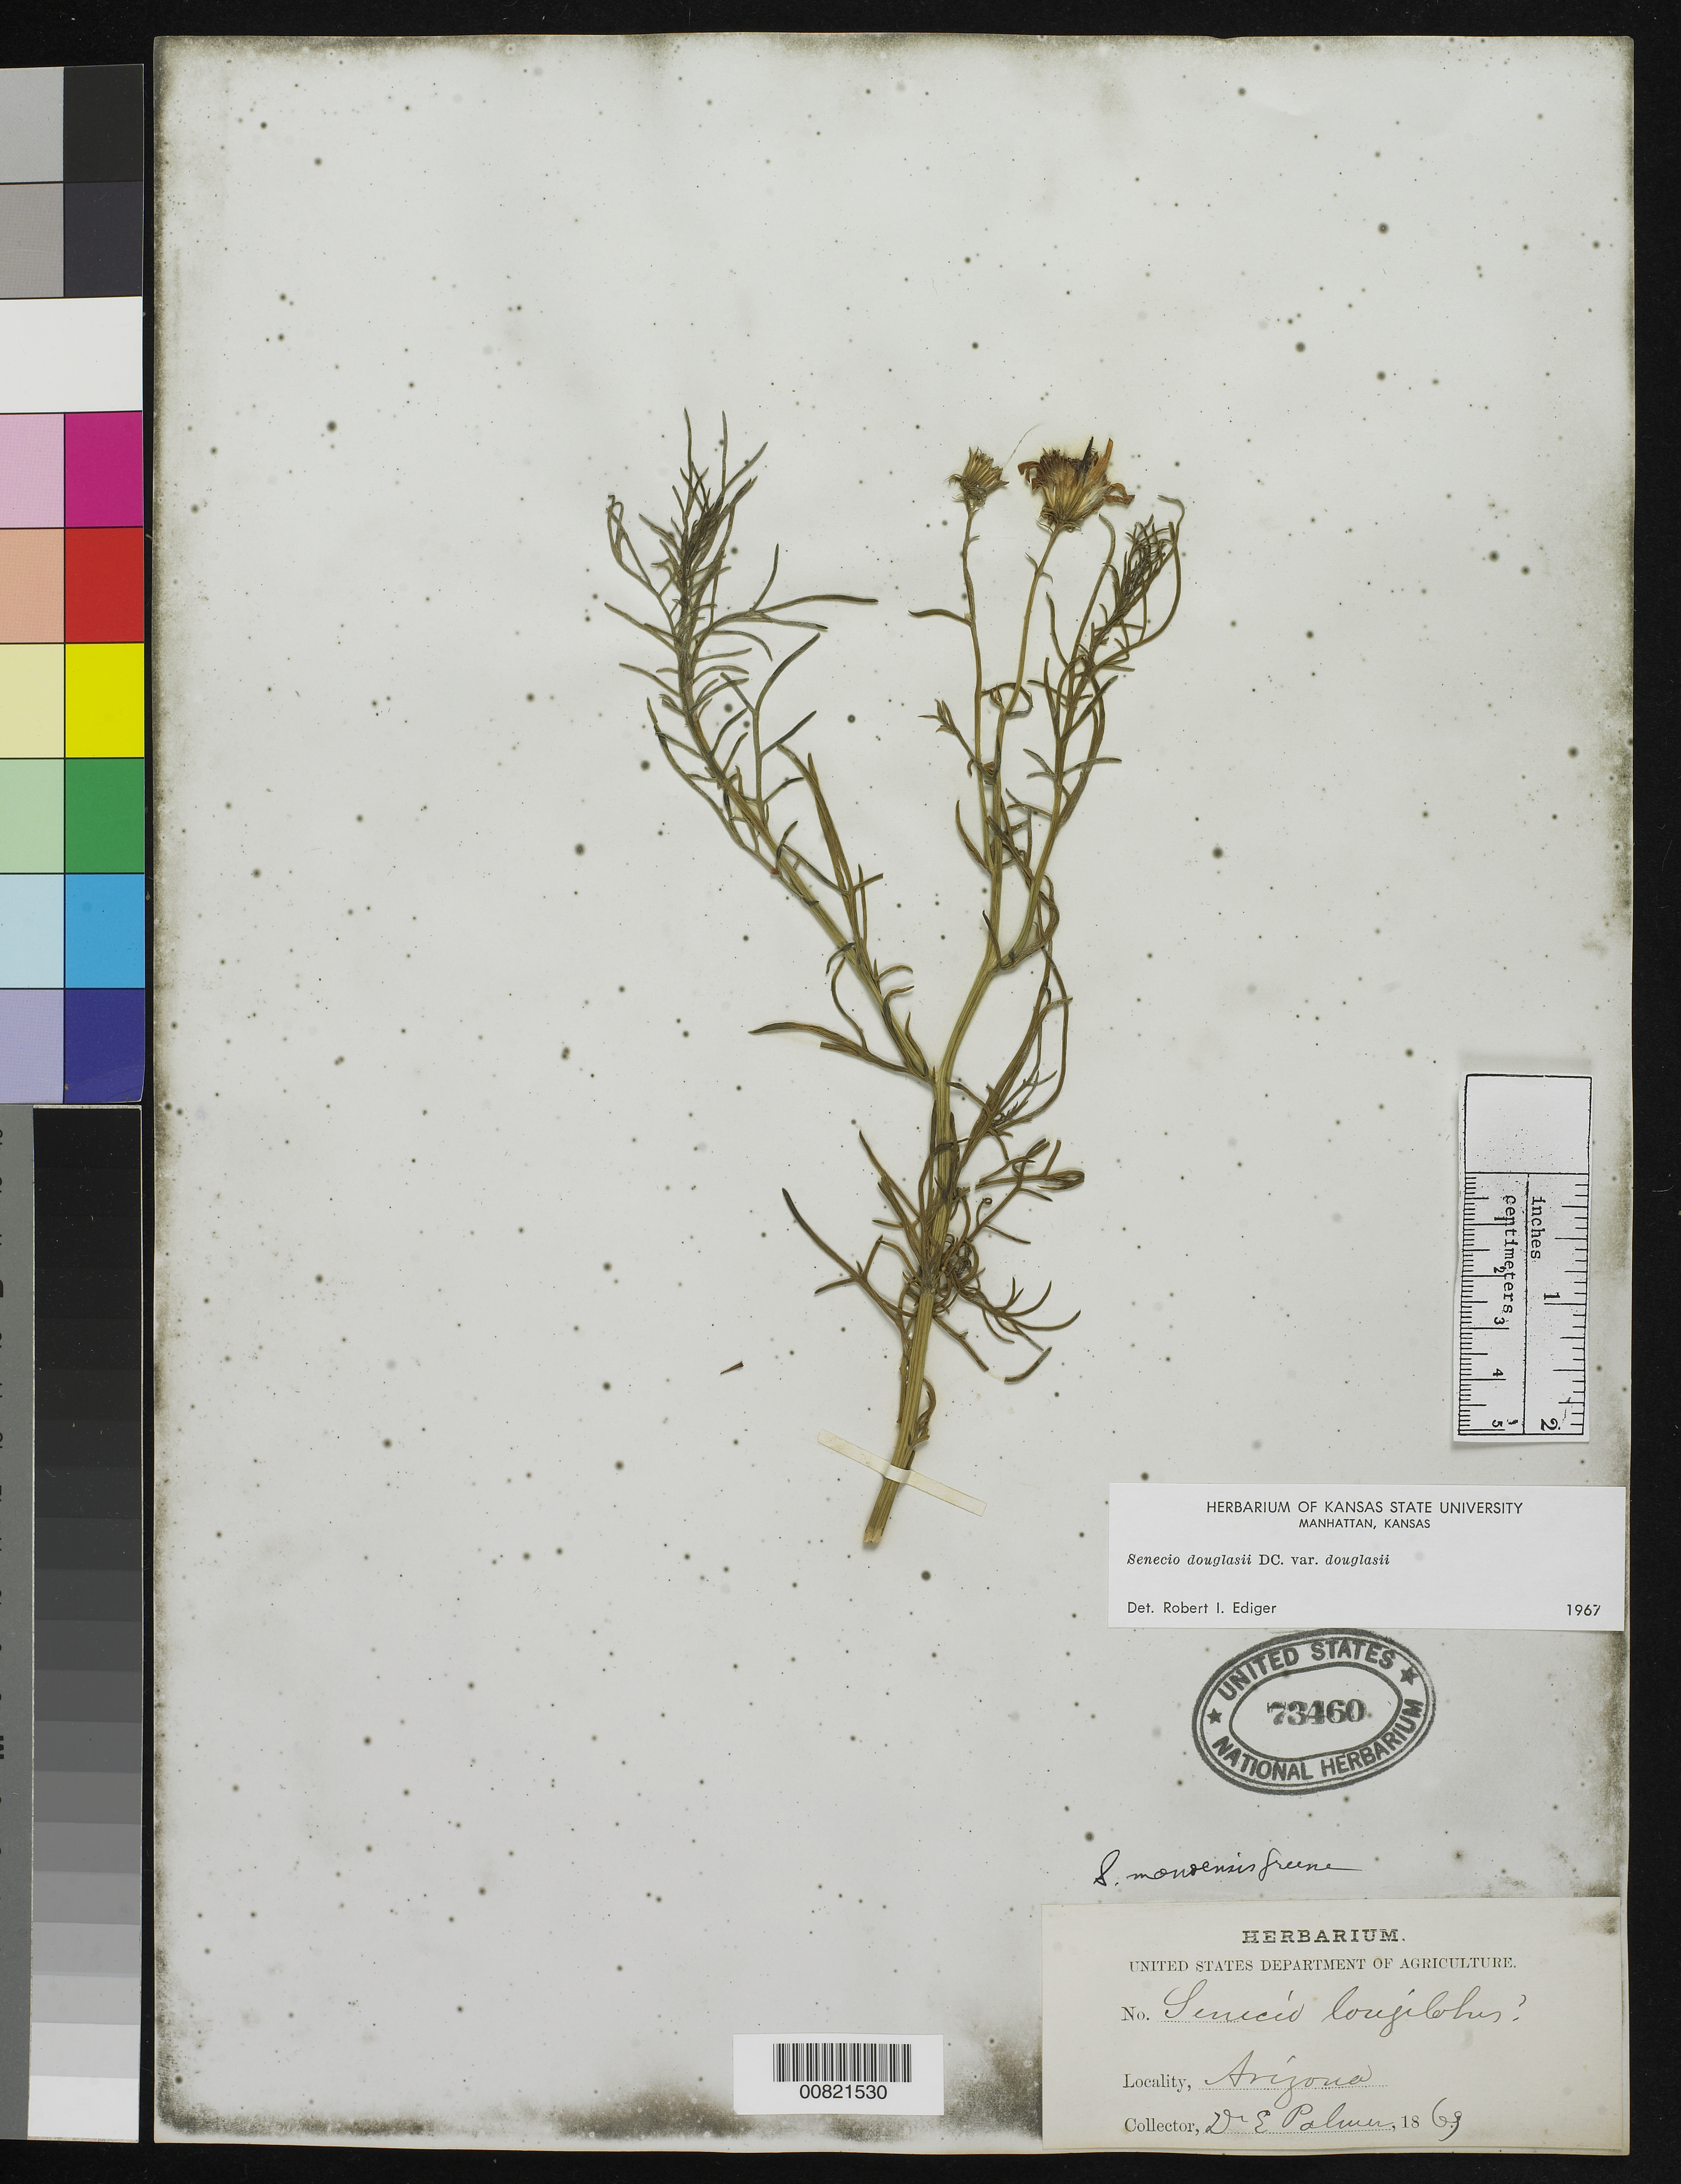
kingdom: Plantae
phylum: Tracheophyta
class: Magnoliopsida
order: Asterales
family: Asteraceae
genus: Senecio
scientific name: Senecio flaccidus var. douglasii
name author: (DC.) B.L. Turner & T.M. Barkley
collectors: E. Palmer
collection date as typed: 1869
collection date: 1869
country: United States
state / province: Arizona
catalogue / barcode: US 73460